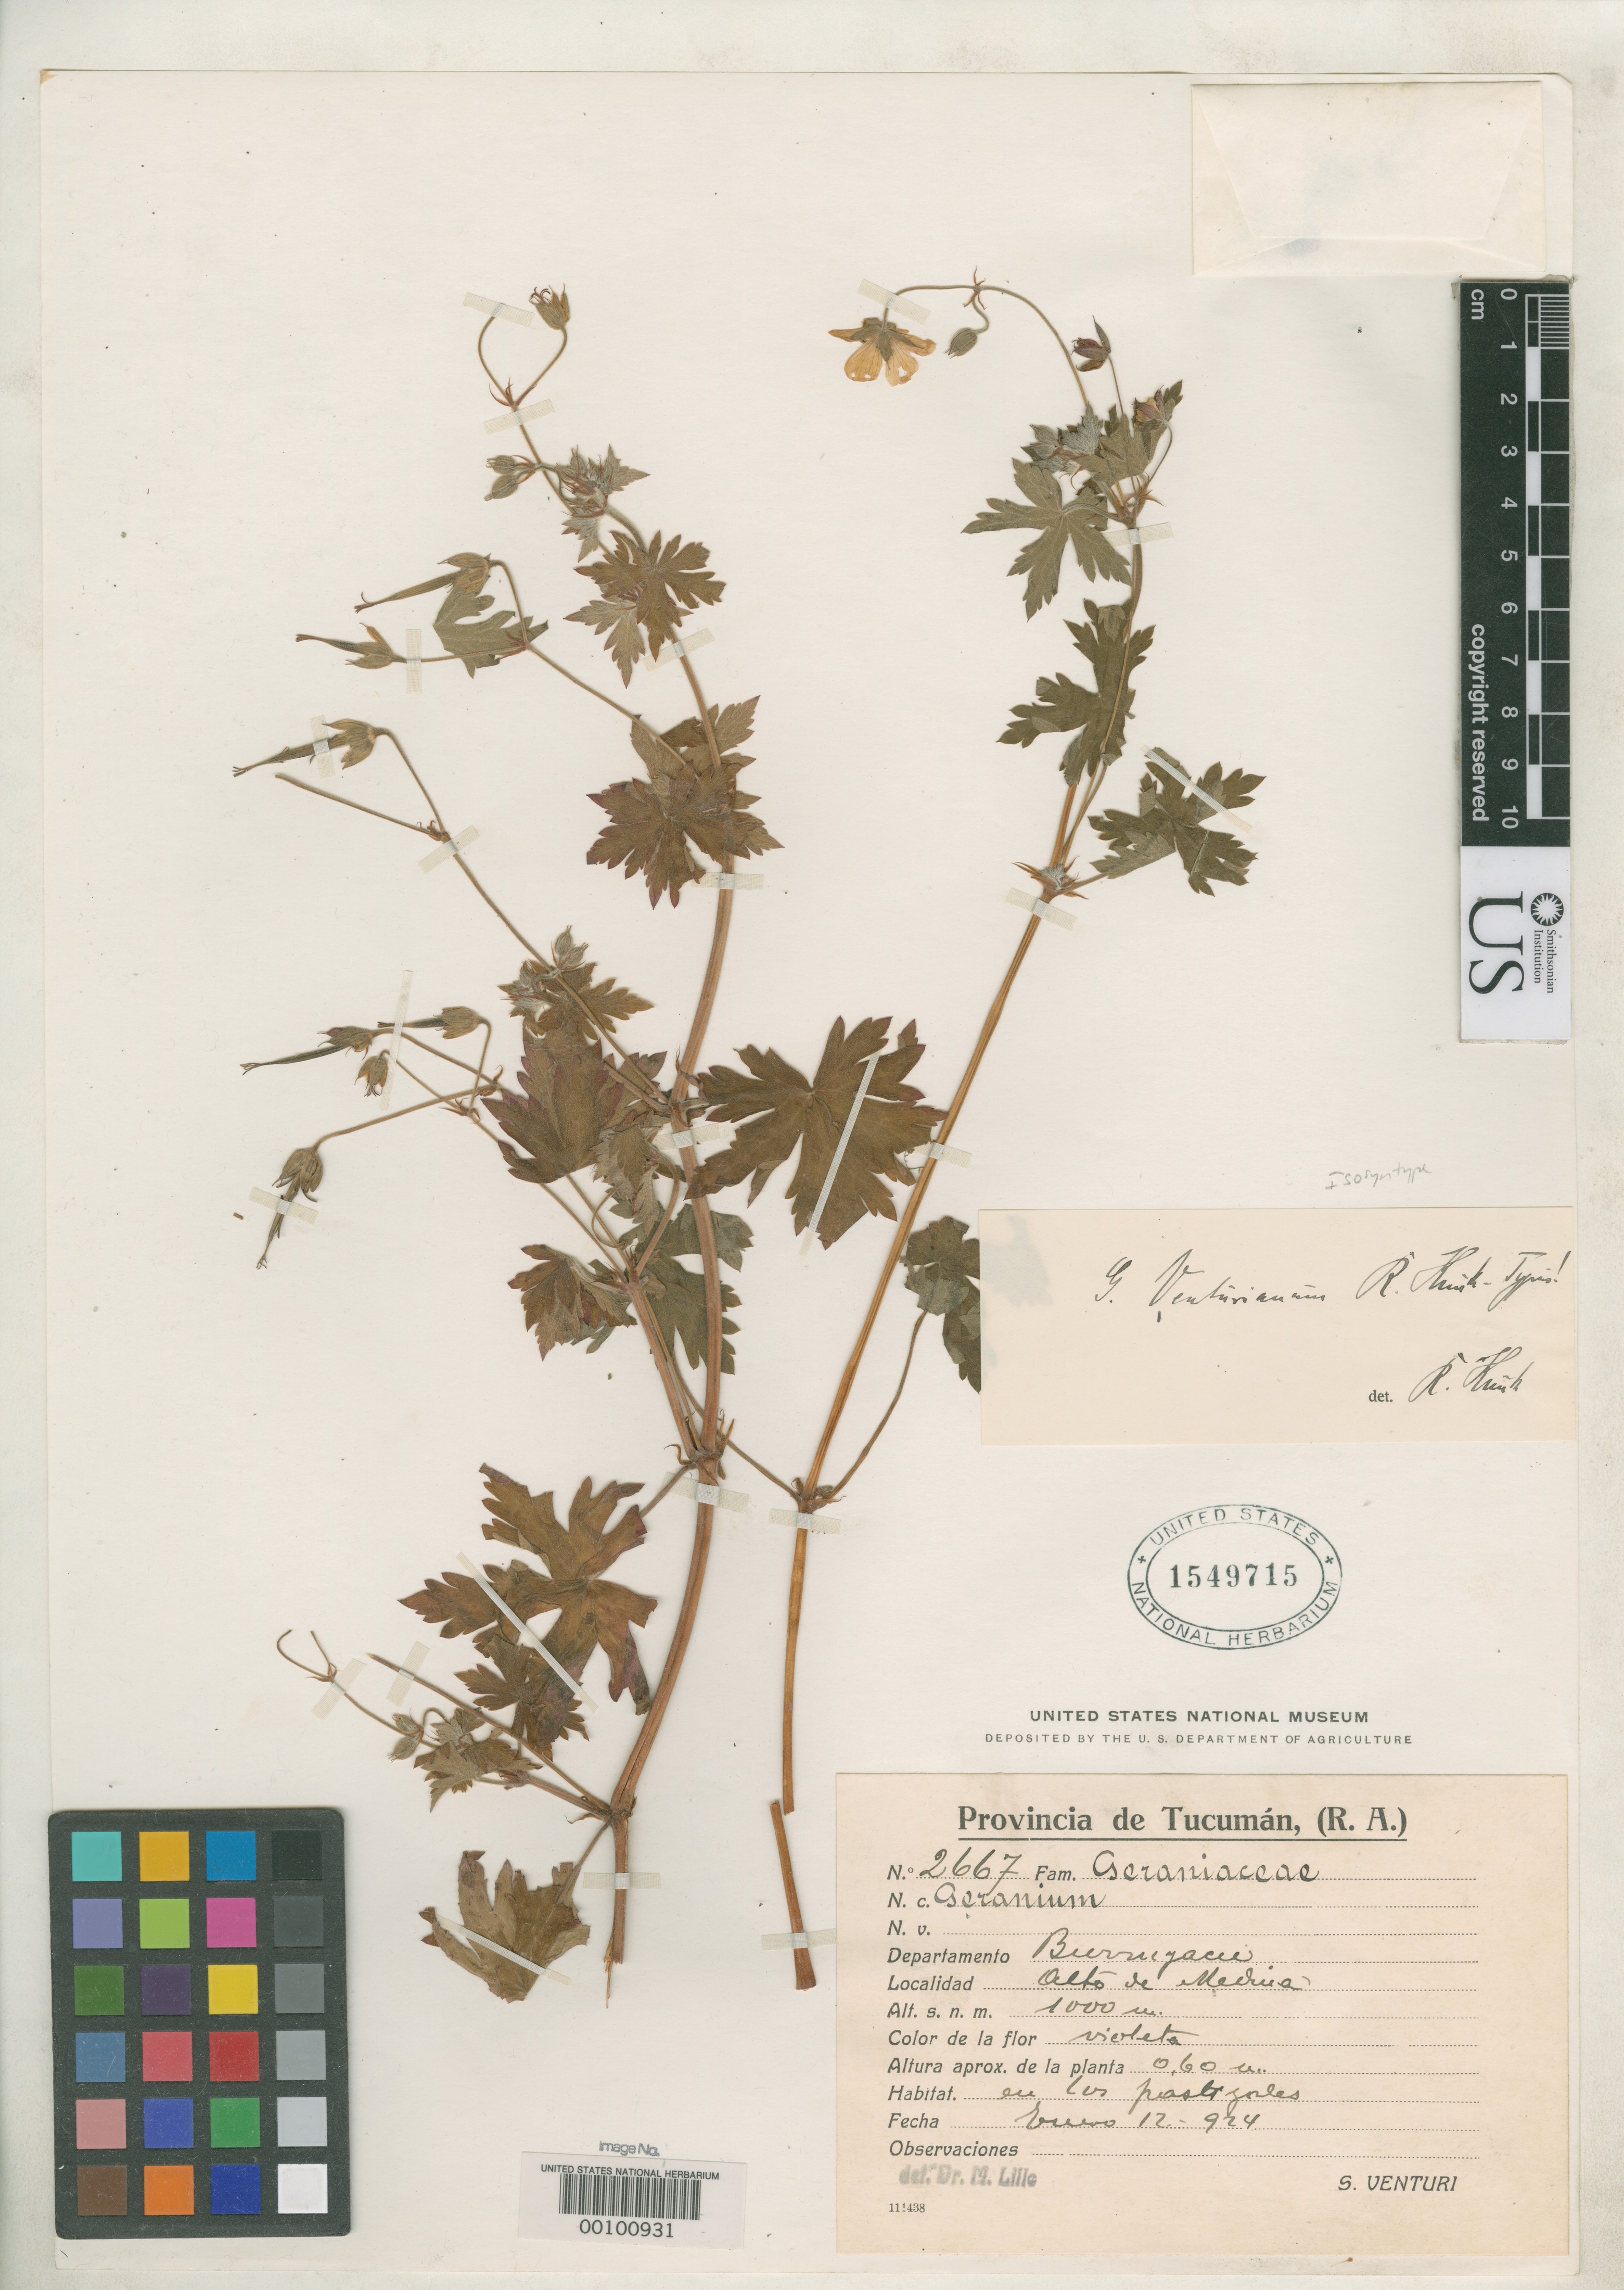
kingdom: Plantae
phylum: Tracheophyta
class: Magnoliopsida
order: Geraniales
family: Geraniaceae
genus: Geranium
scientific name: Geranium venturianum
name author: R. Knuth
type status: Isosyntype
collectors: S. Venturi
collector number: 2667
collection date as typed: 12 Jan 1924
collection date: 1924-01-12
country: Argentina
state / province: Tucumán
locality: Alto de Medina.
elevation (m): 1000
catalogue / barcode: US 1540715